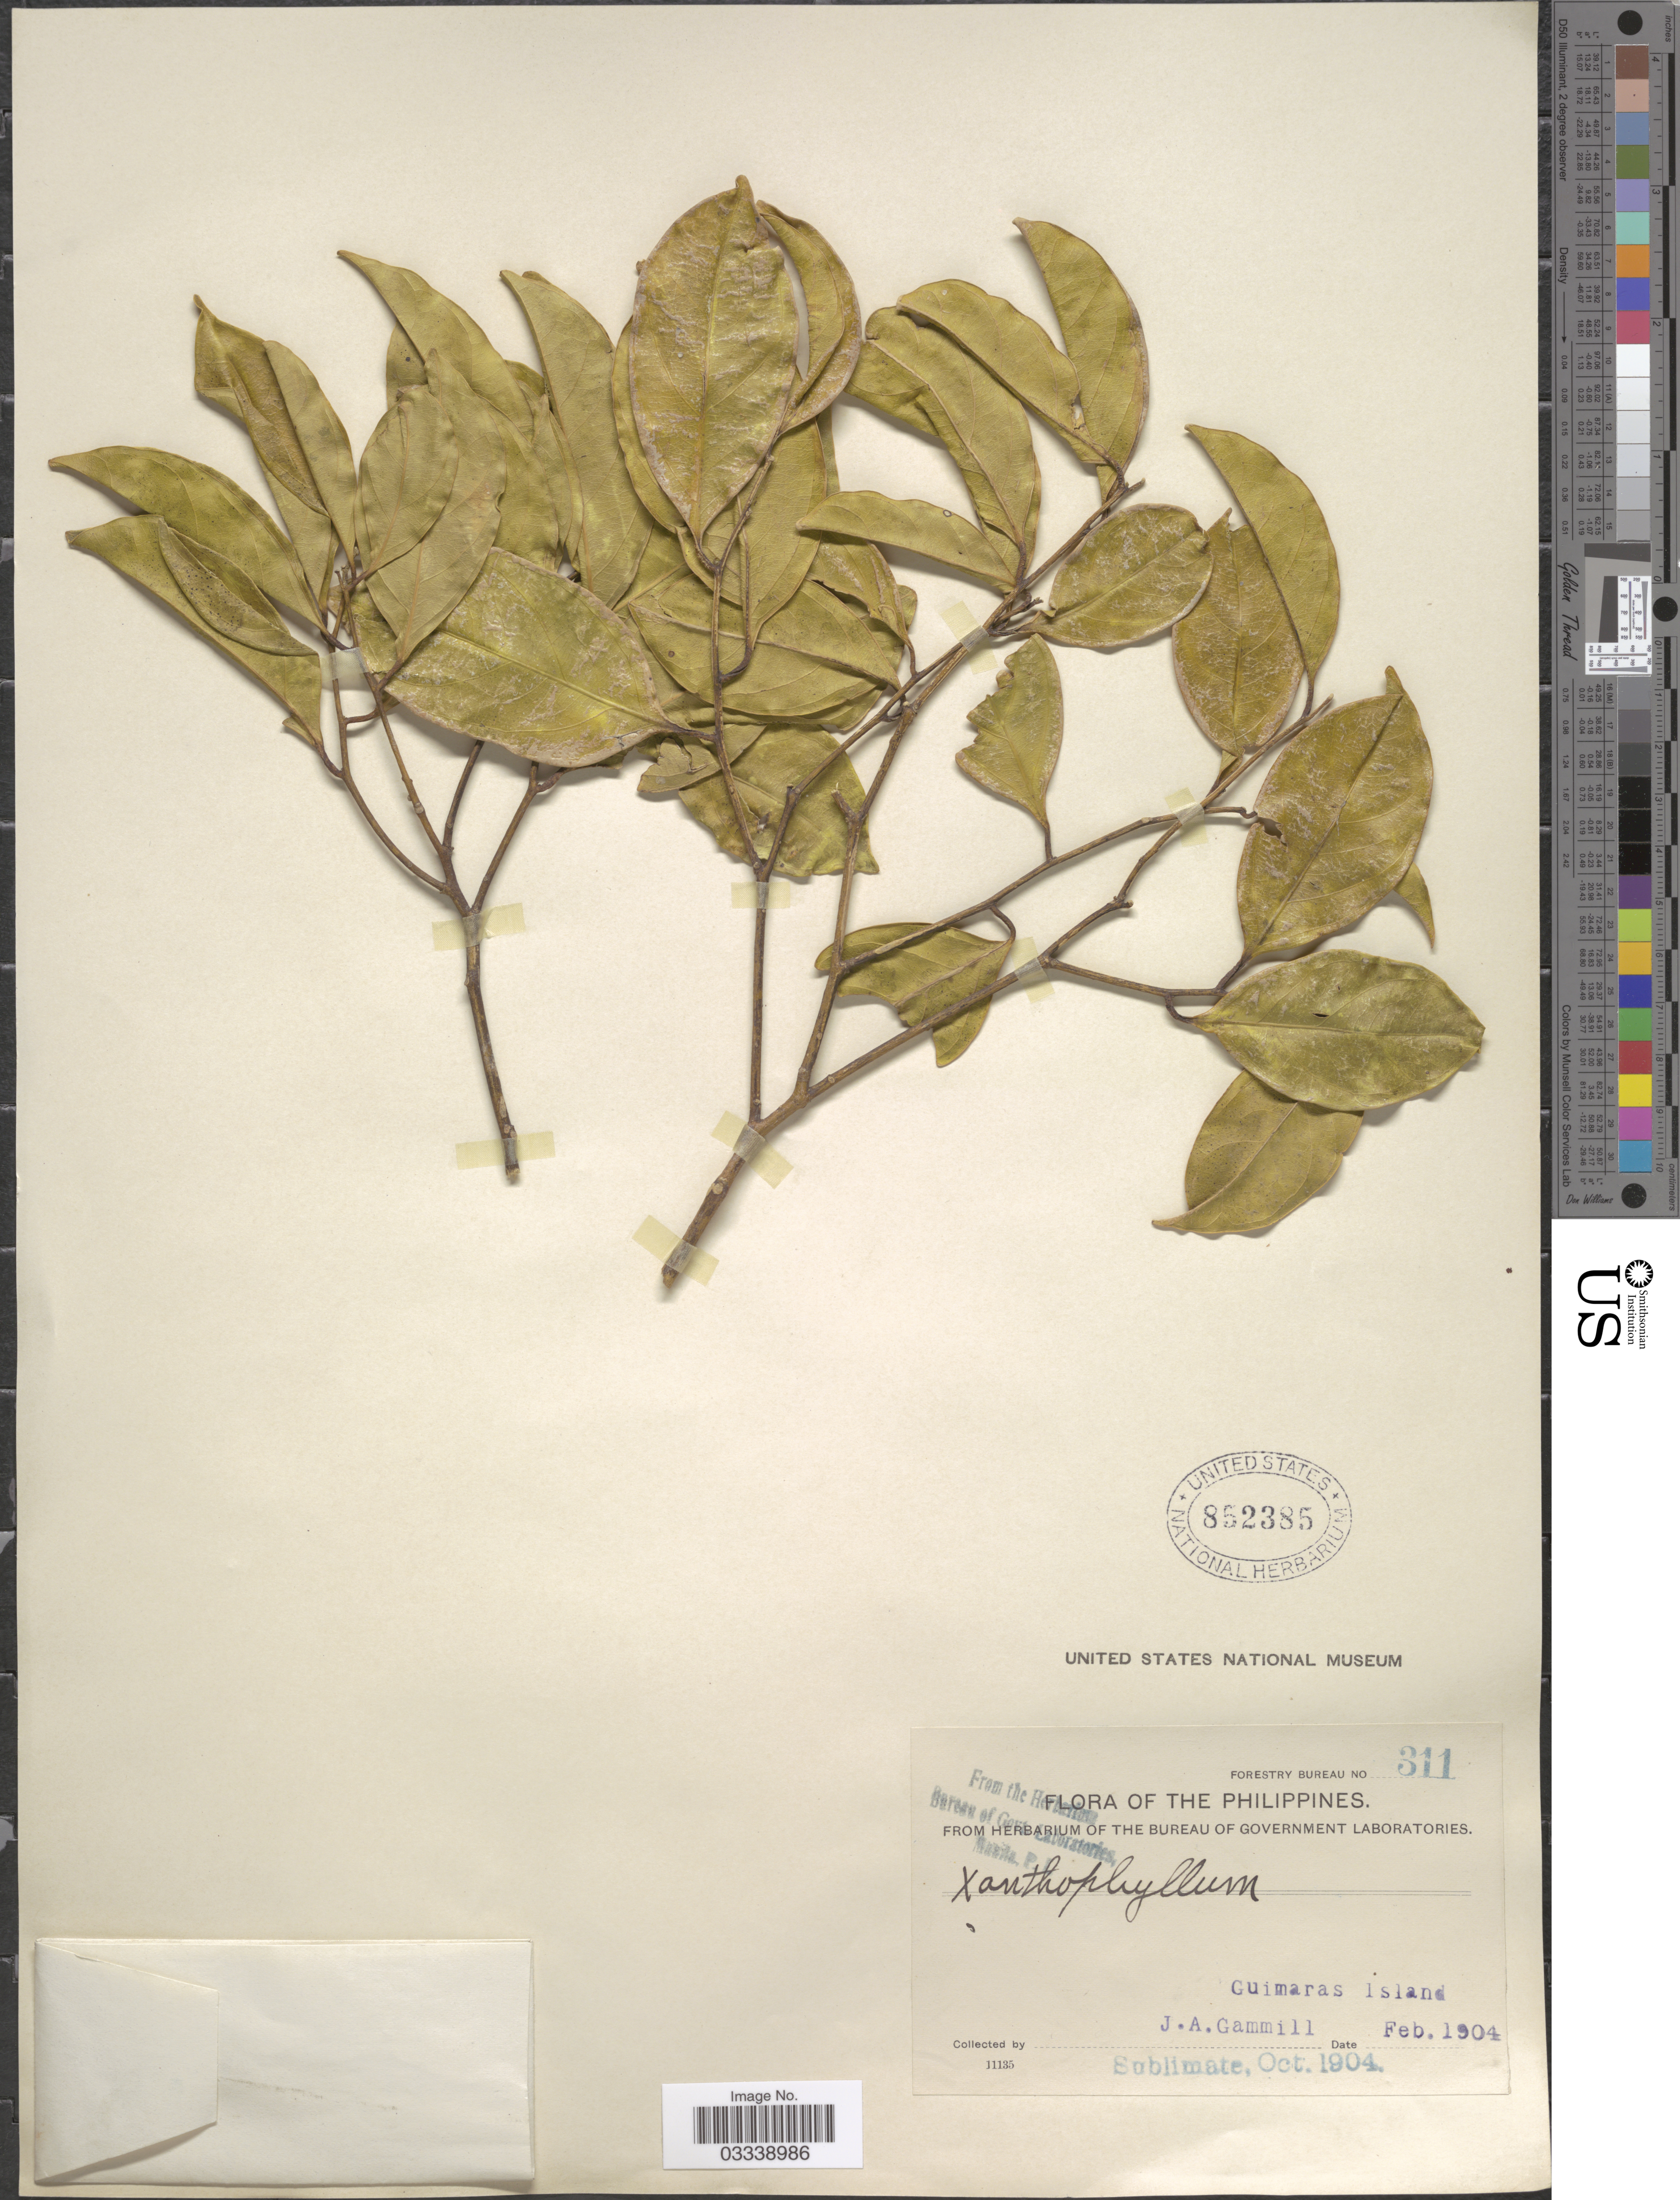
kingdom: Plantae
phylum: Tracheophyta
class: Magnoliopsida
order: Fabales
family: Polygalaceae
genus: Xanthophyllum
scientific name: Xanthophyllum sp.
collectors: J. Gammill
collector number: Forestry Bureau 311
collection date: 1904-02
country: Philippines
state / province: Western Visayas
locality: Guimaras Island.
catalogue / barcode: US 852385